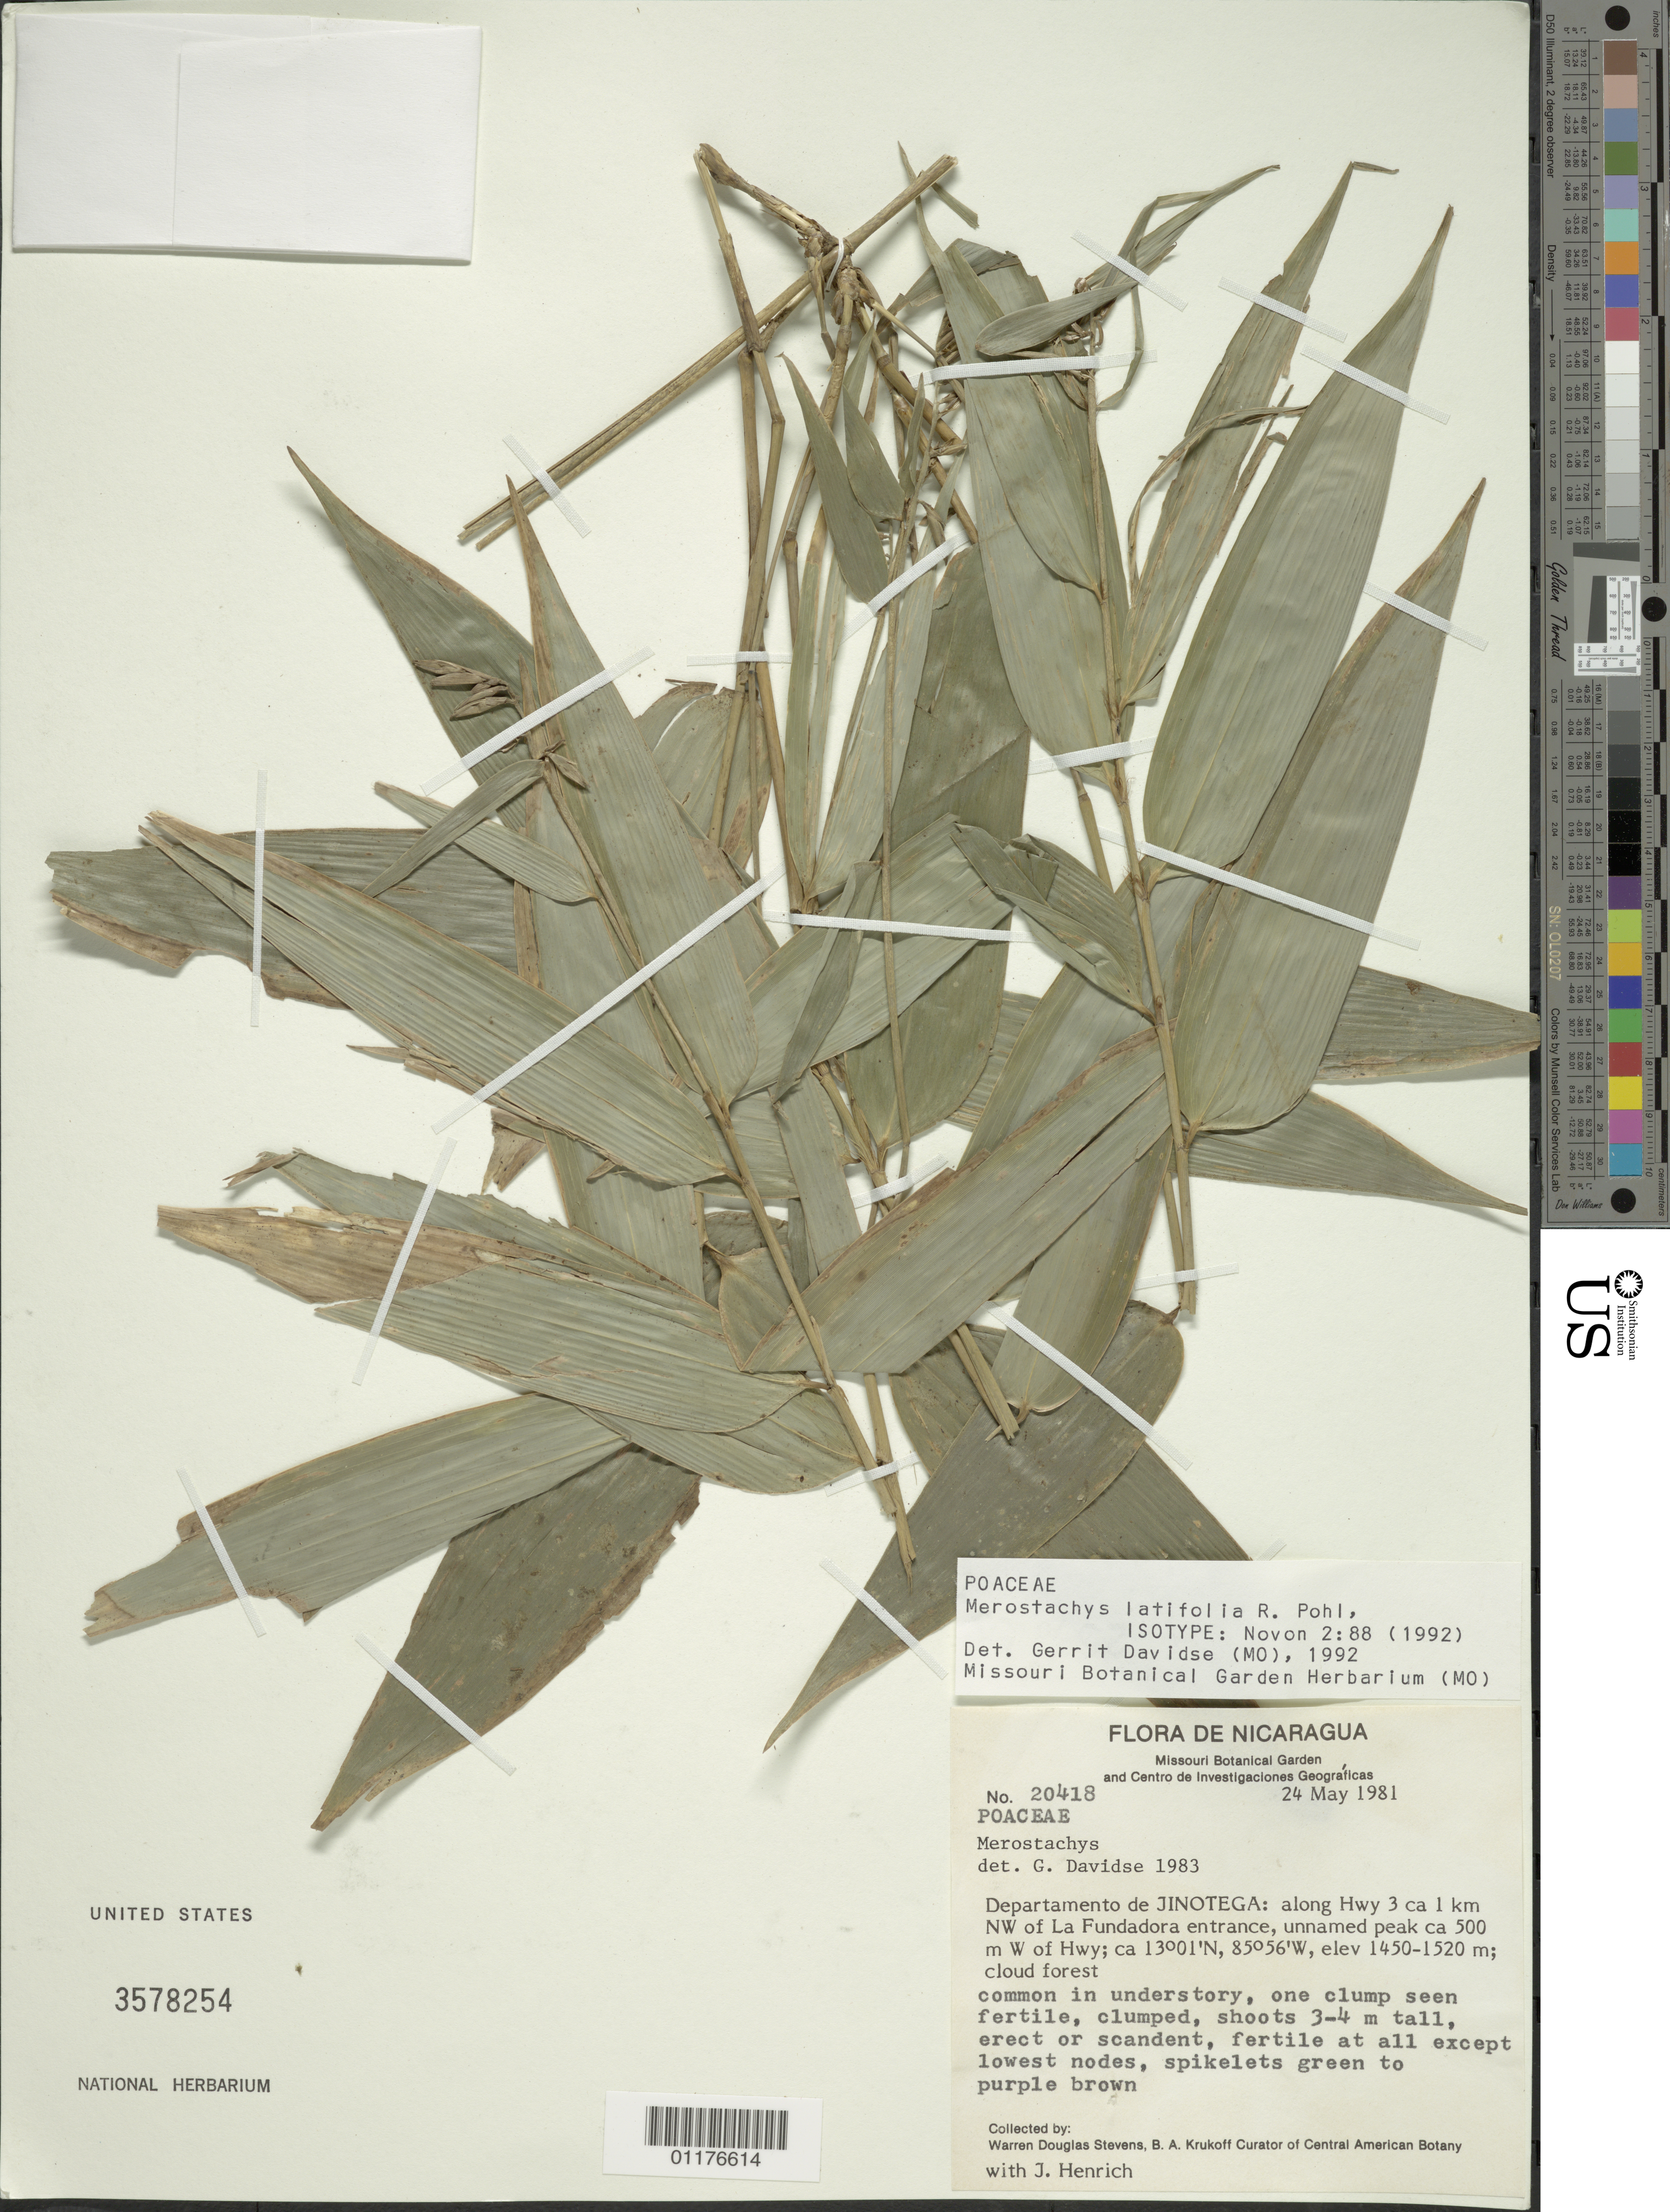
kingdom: Plantae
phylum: Tracheophyta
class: Liliopsida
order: Poales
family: Poaceae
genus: Merostachys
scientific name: Merostachys latifolia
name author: R.W. Pohl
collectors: W. D. Stevens, B. A. Krukoff & J. E. Henrich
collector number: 20418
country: Nicaragua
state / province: Jinotega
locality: NW of La Fundadora entrance, unnamed peak, W of Hwy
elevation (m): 1450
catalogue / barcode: US 3578254